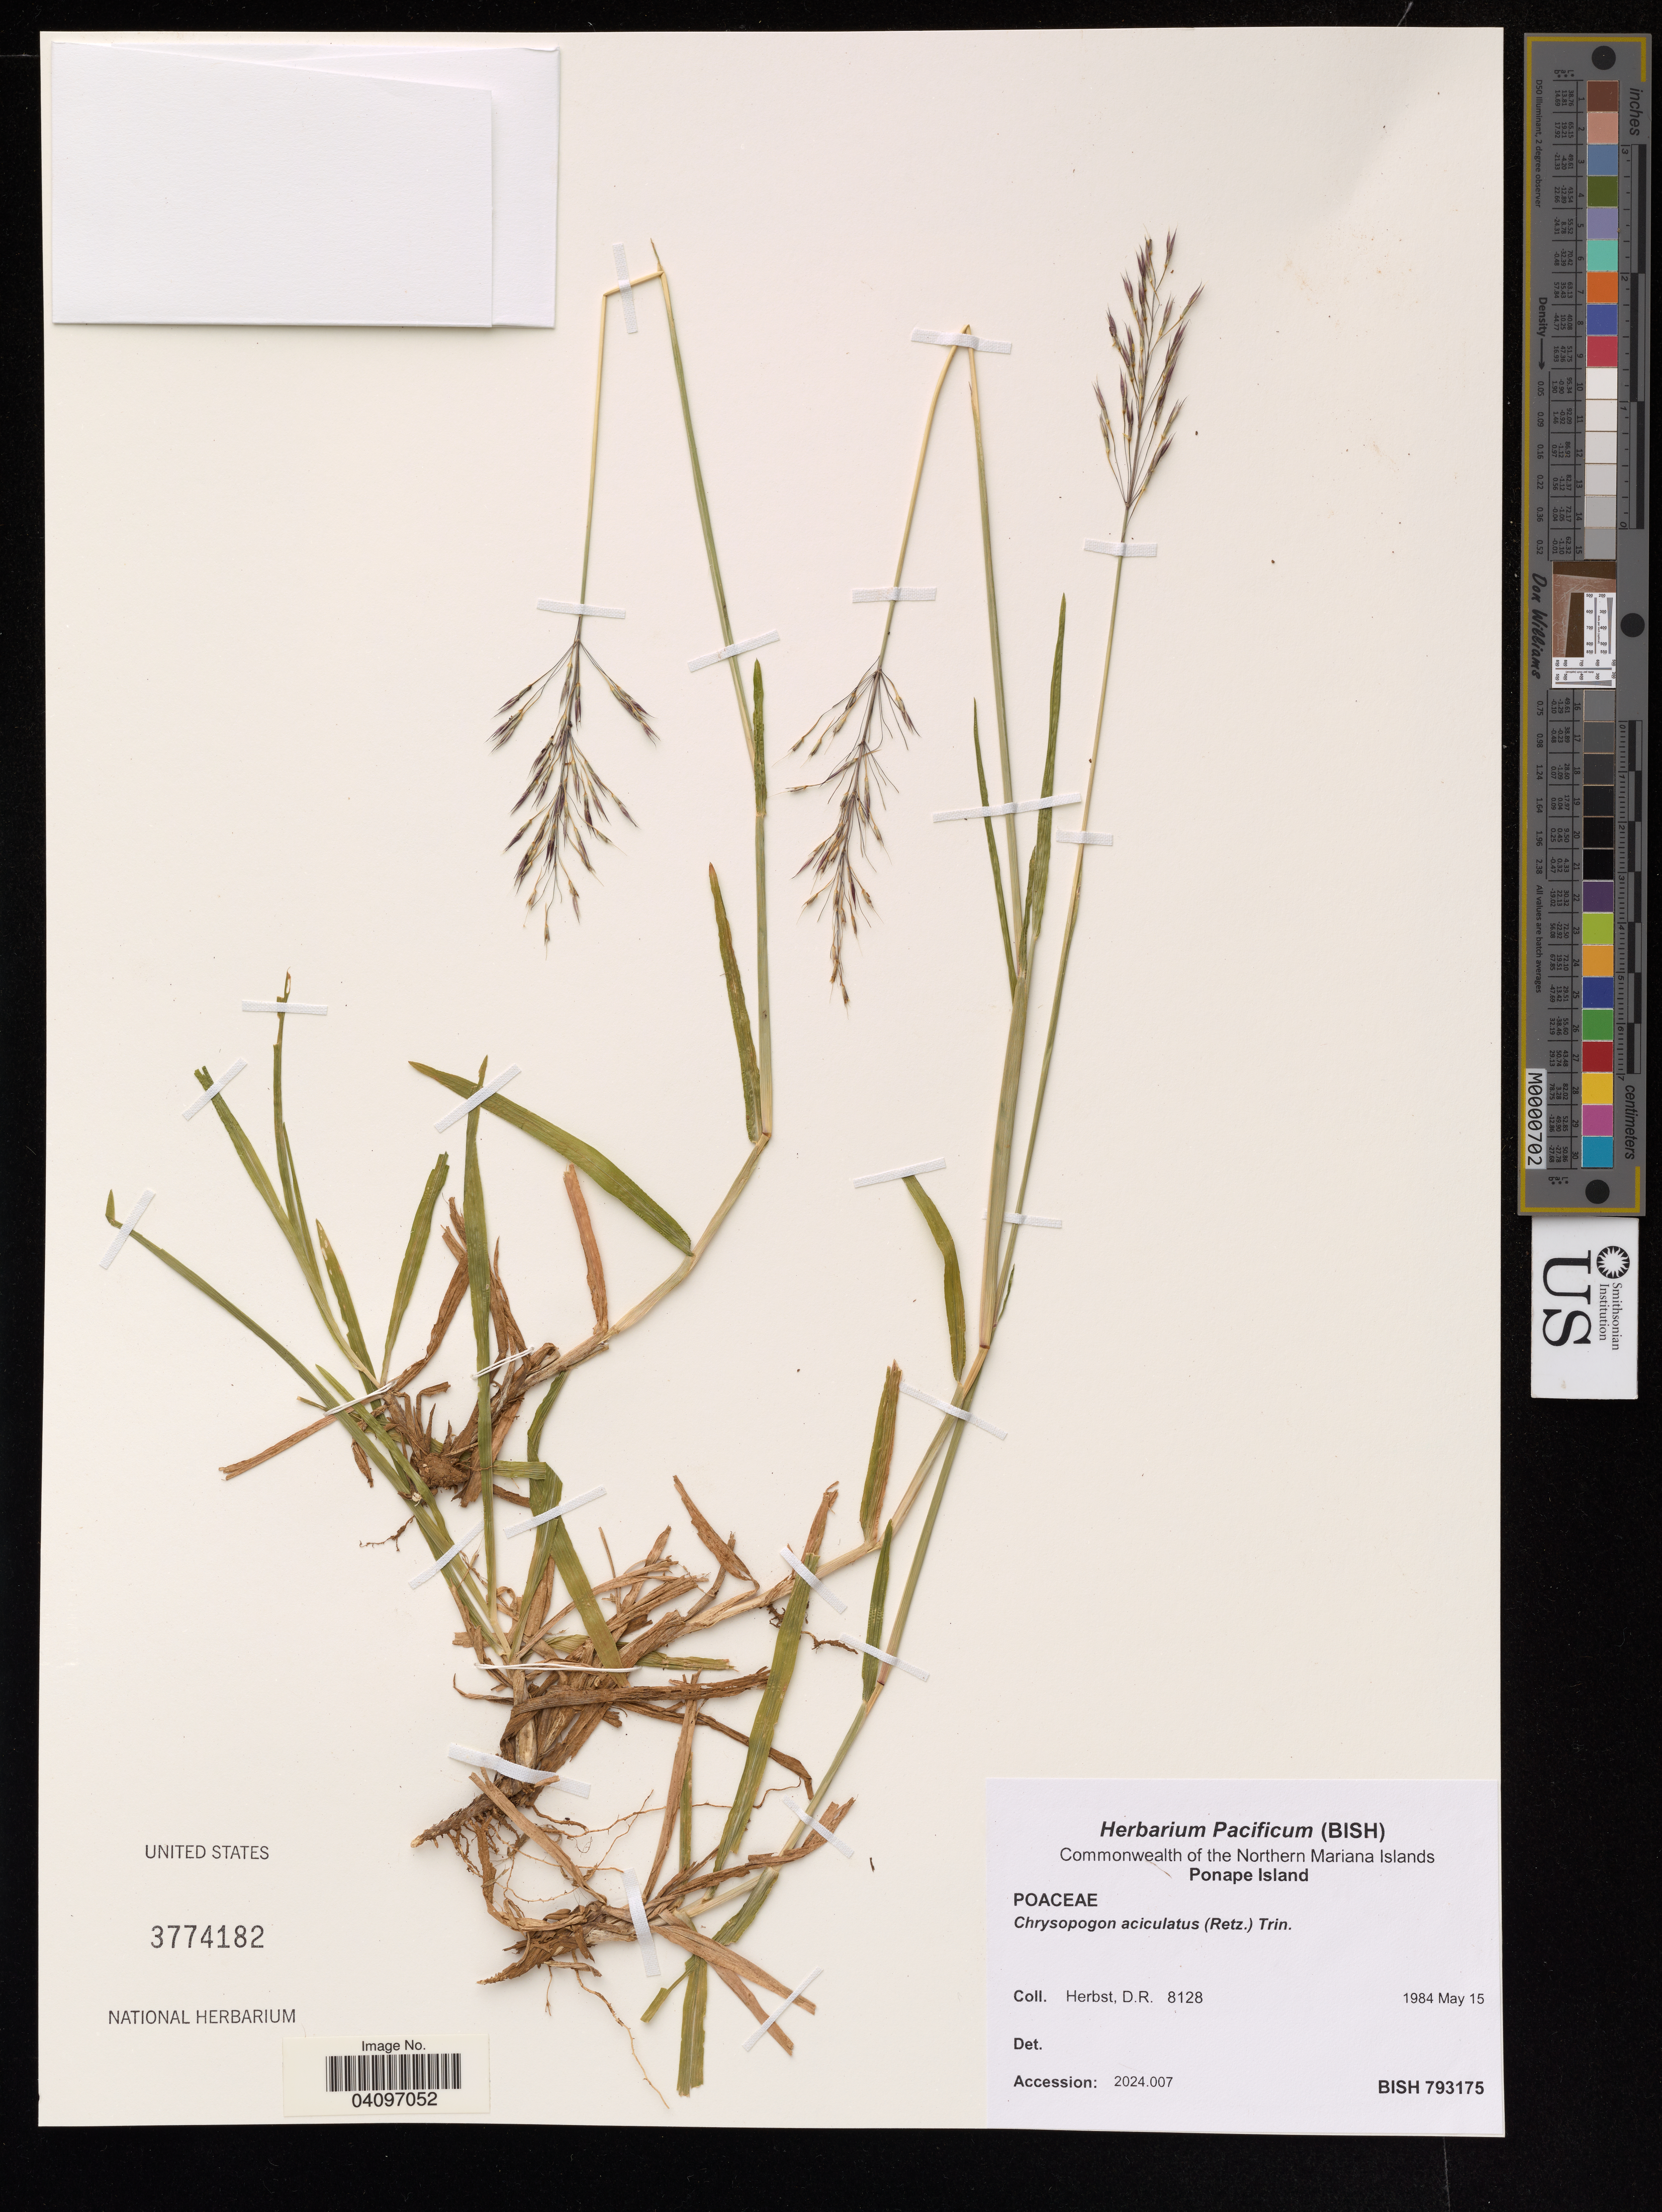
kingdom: Plantae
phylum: Tracheophyta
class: Liliopsida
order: Poales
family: Poaceae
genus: Chrysopogon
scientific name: Chrysopogon aciculatus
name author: (Retz.) Trin.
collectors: D. R. Herbst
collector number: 8128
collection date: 1984-05-15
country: Micronesia, Federated States of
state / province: Pohnpei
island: Pohnpei [Ponape]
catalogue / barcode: US 3774182